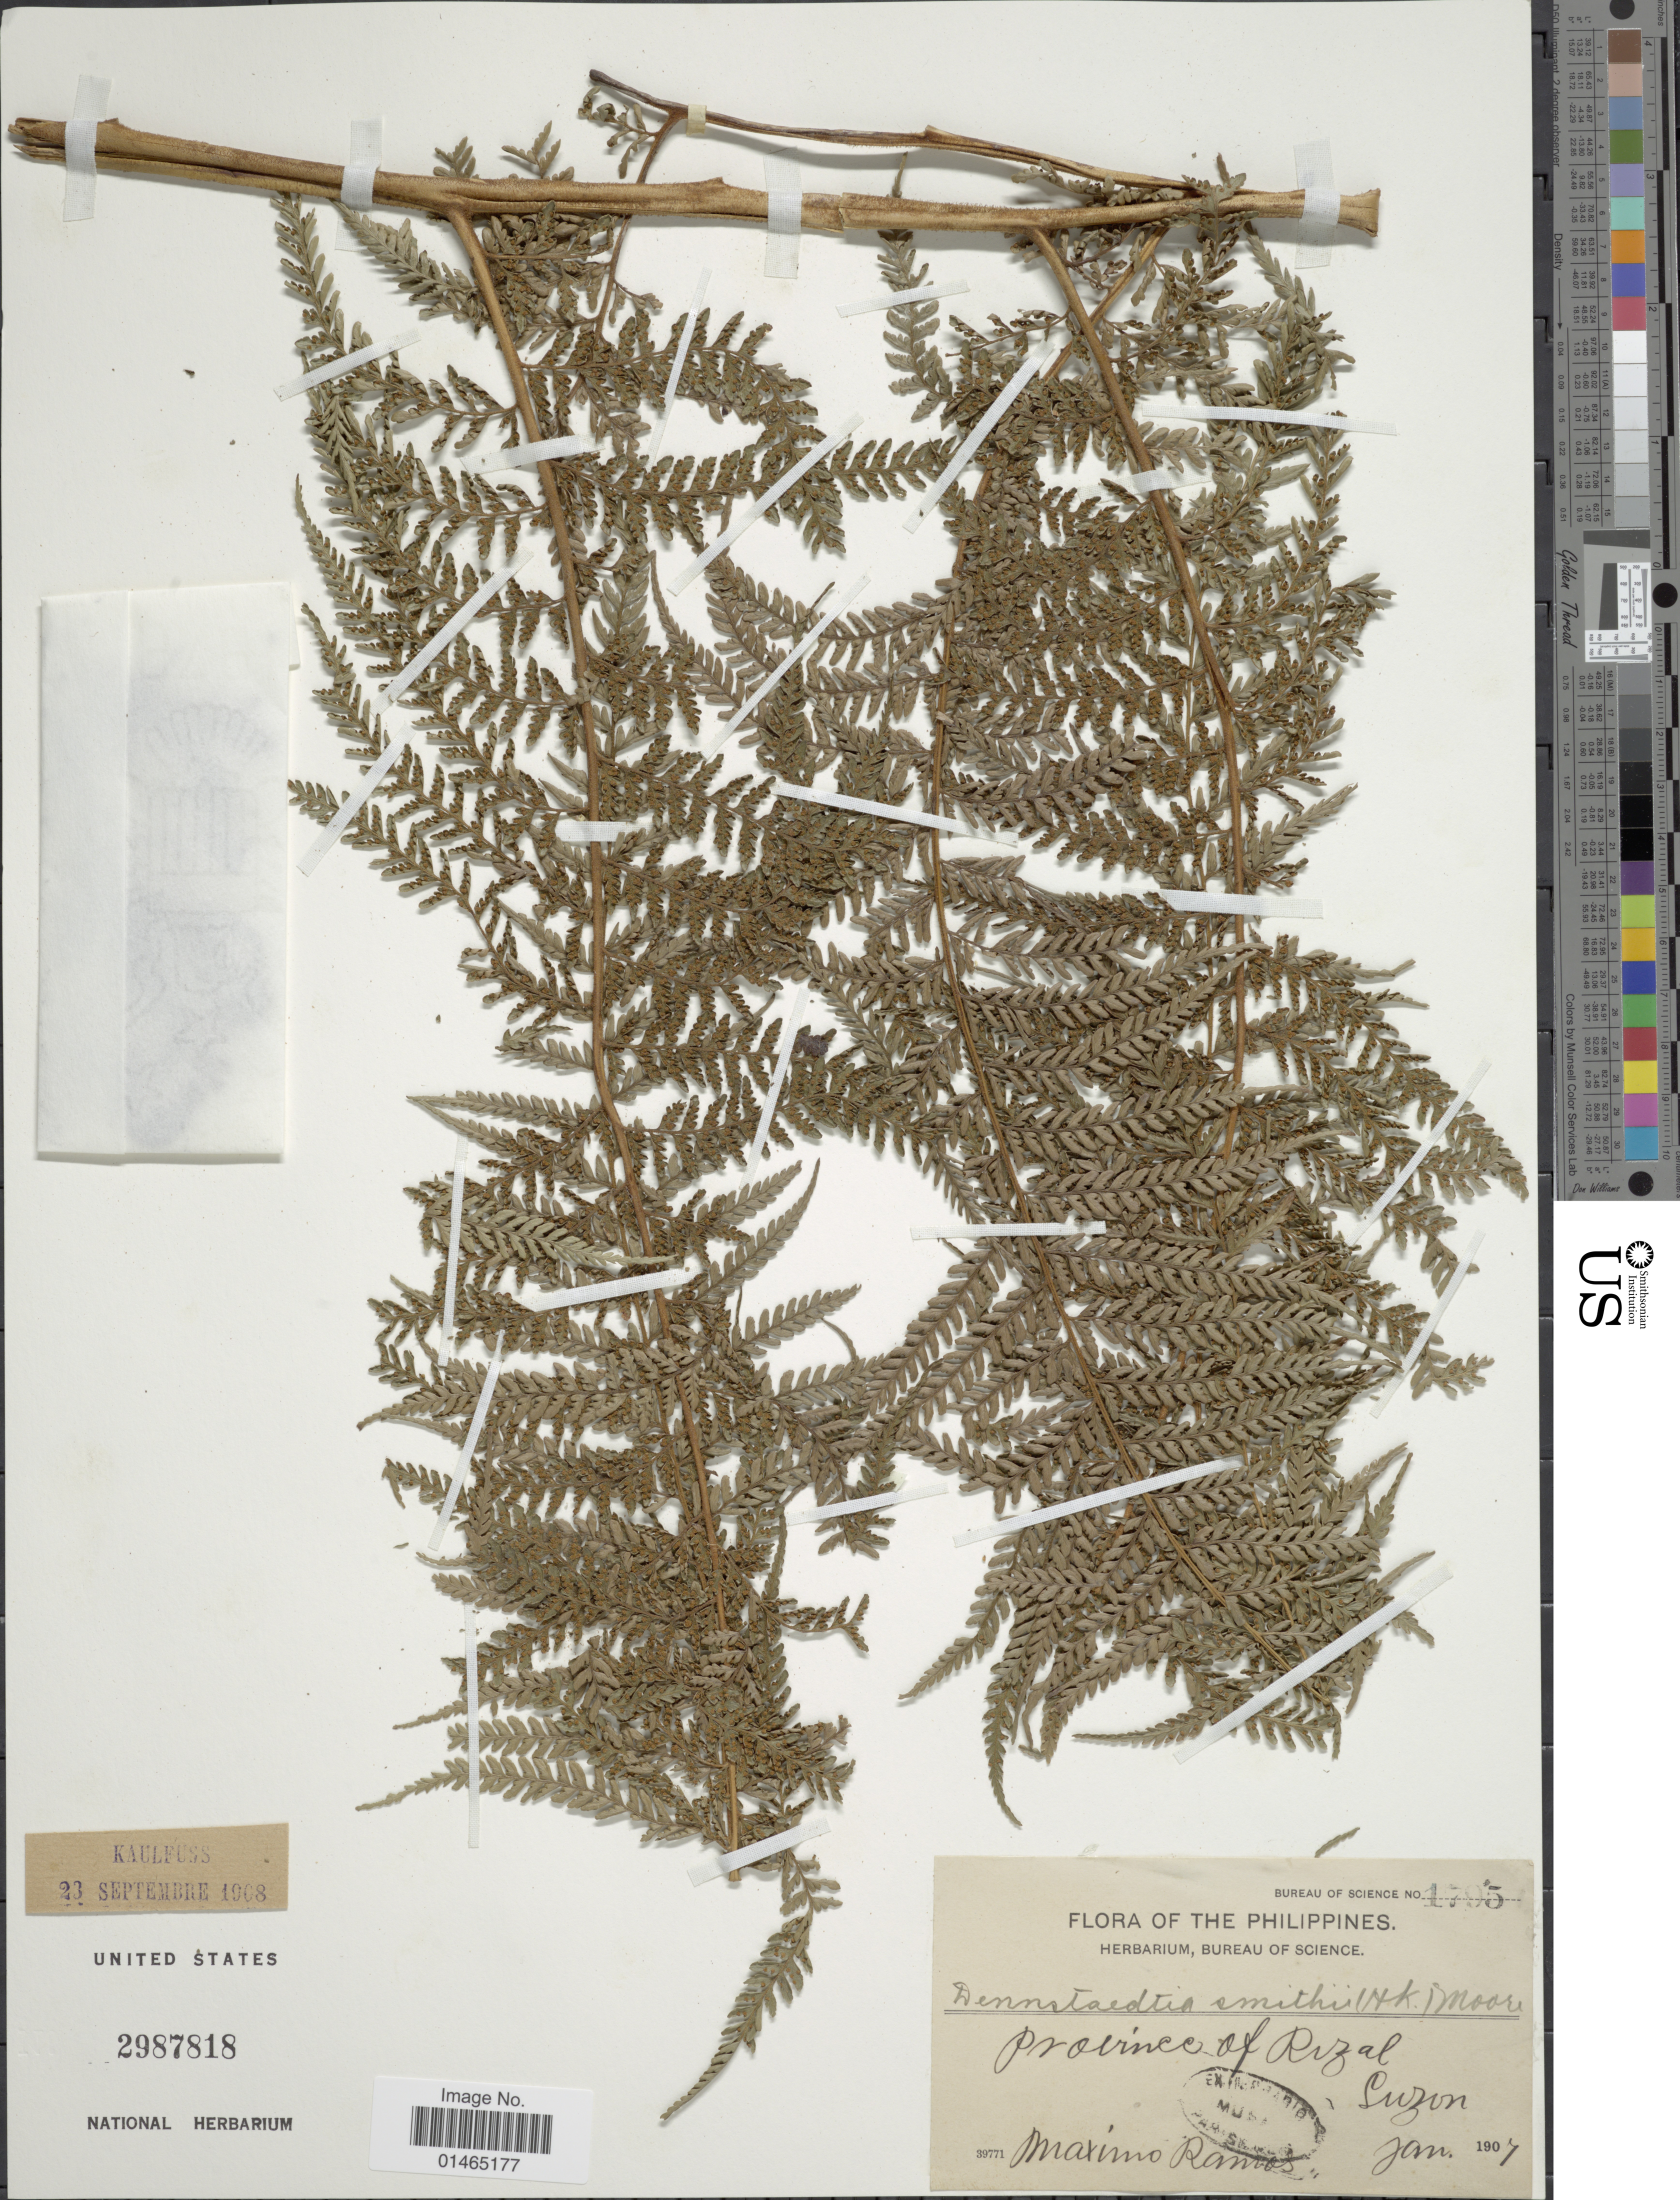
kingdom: Plantae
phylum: Tracheophyta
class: Polypodiopsida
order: Polypodiales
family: Dennstaedtiaceae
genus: Dennstaedtia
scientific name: Dennstaedtia smithii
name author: (Hook.) T. Moore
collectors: M. Ramos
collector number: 1795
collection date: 1907-01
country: Philippines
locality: Province of Rizal, Luzon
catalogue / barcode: US 2987818